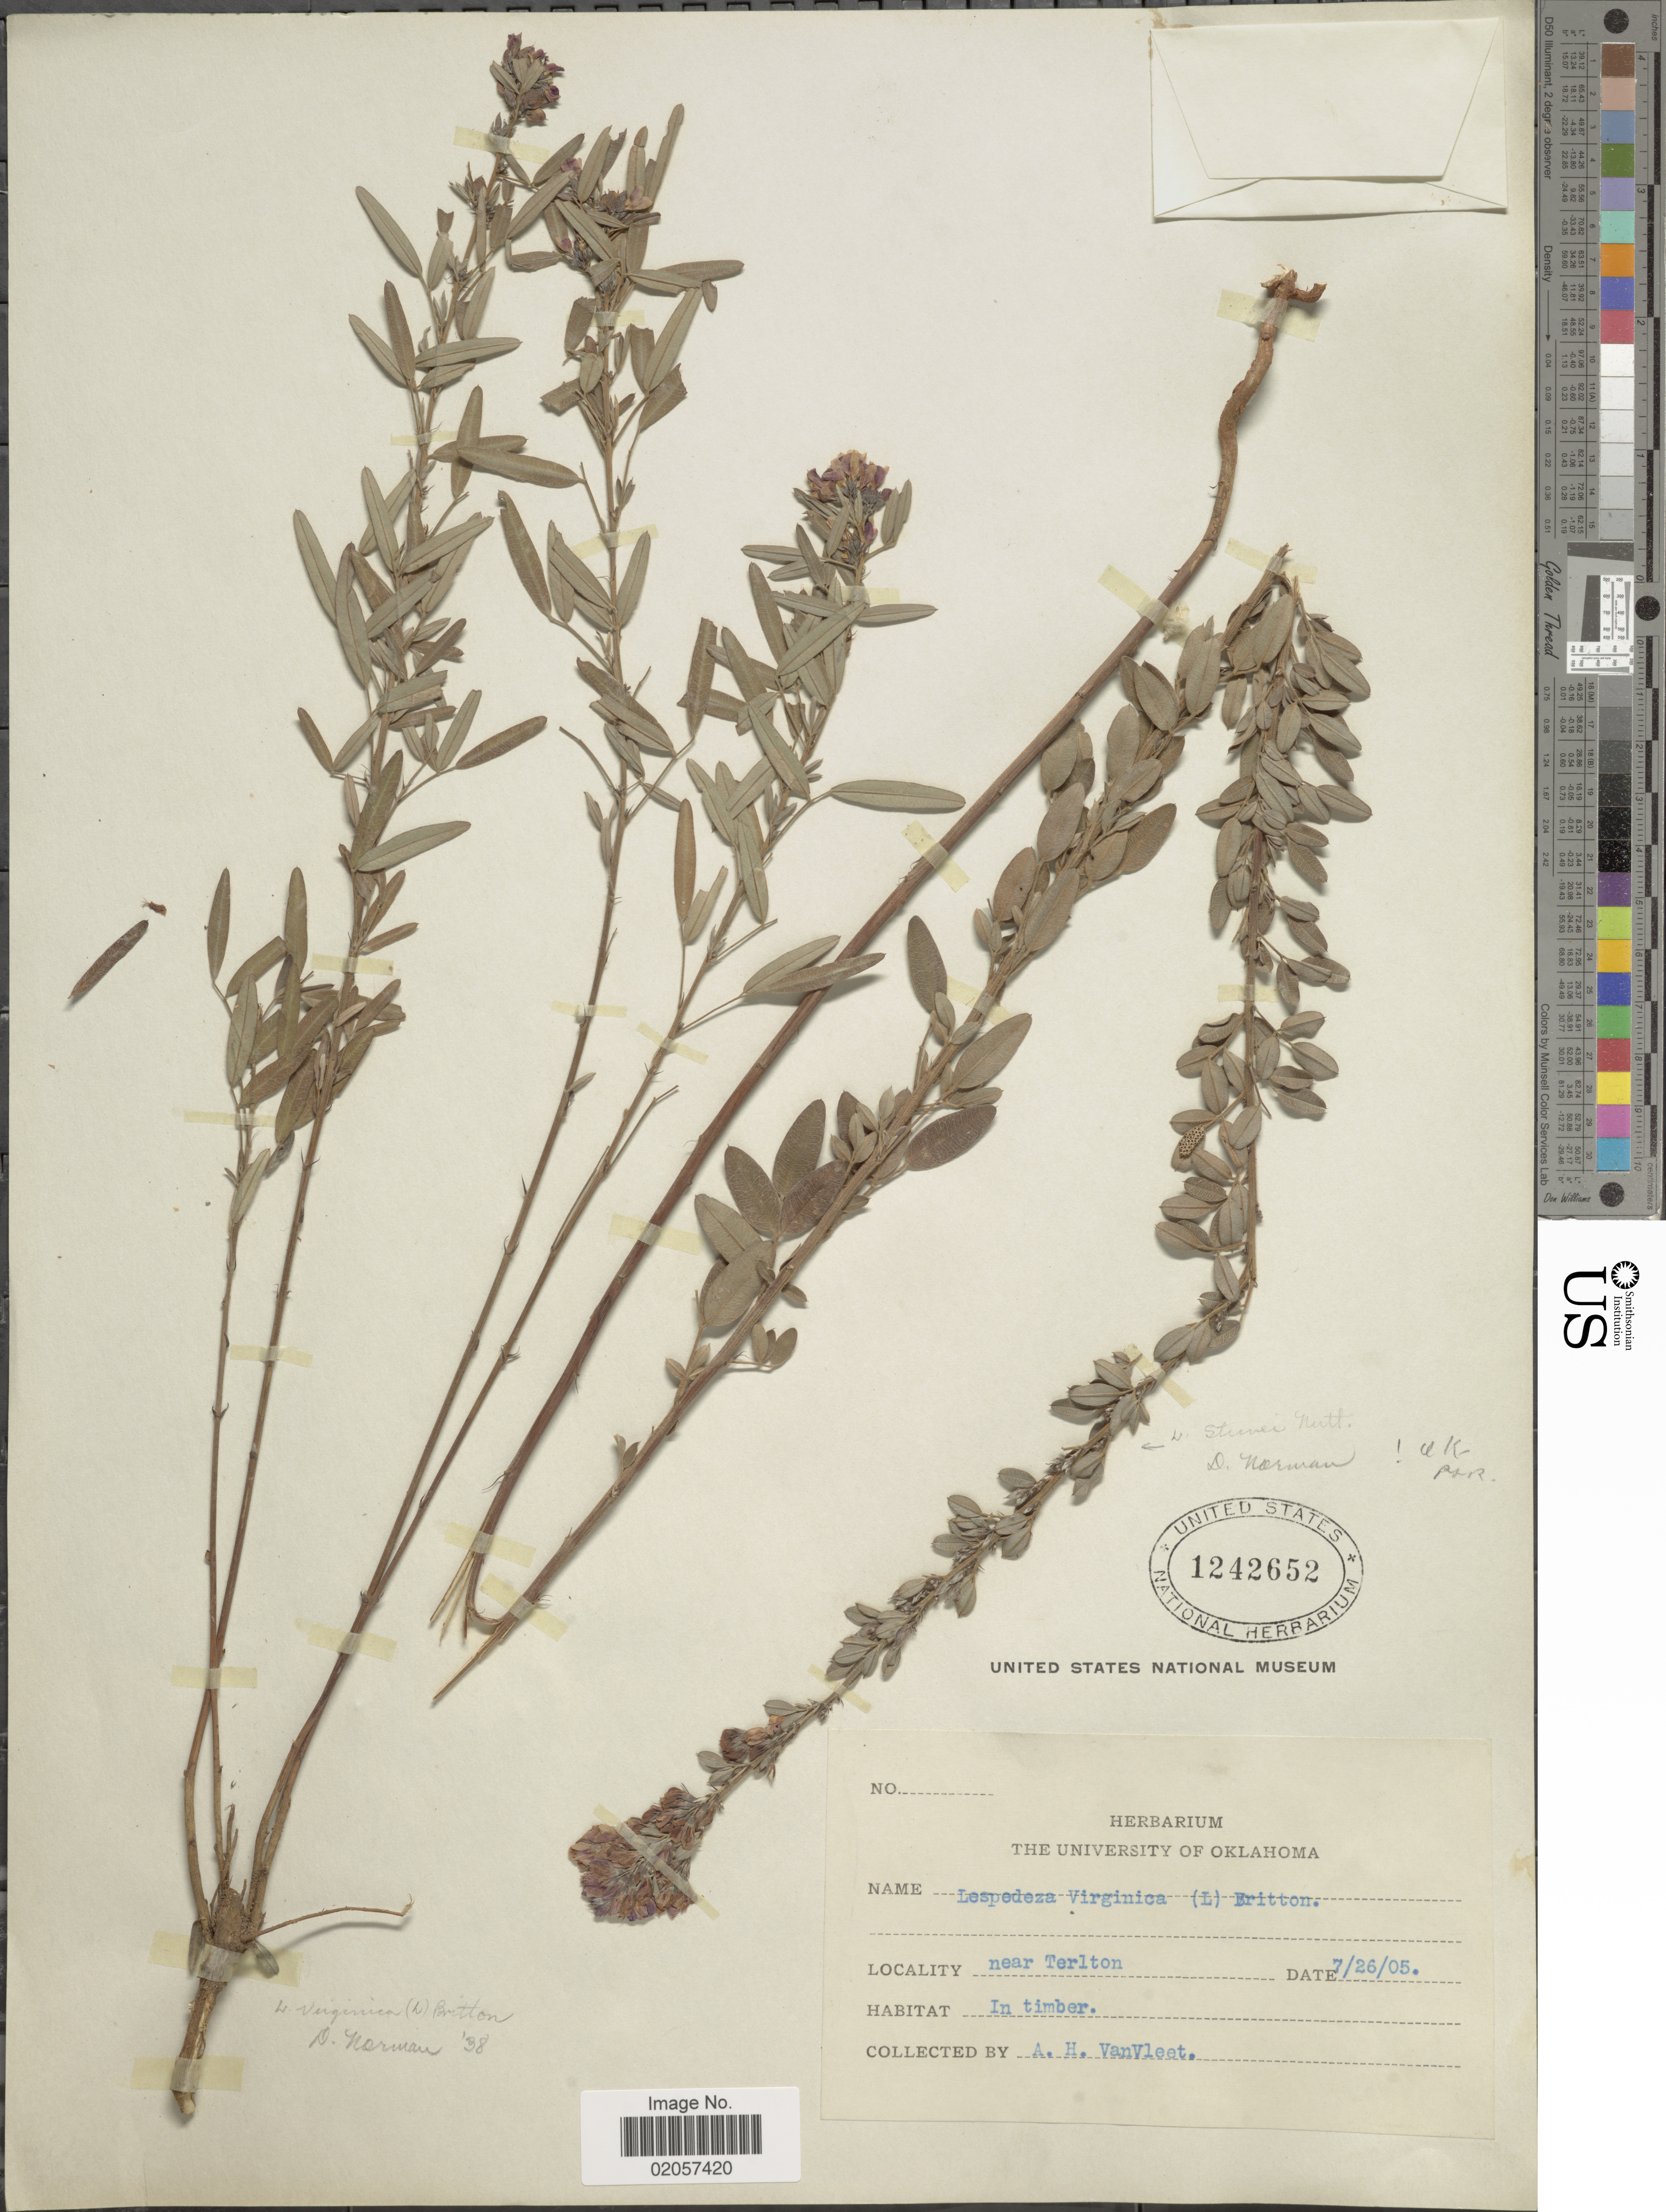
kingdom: Plantae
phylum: Tracheophyta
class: Magnoliopsida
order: Fabales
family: Fabaceae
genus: Lespedeza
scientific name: Lespedeza virginica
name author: (L.) Britton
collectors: A. H. Van Vleet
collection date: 1905-07-26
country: United States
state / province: Oklahoma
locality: Near Terlton.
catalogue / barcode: US 1242652